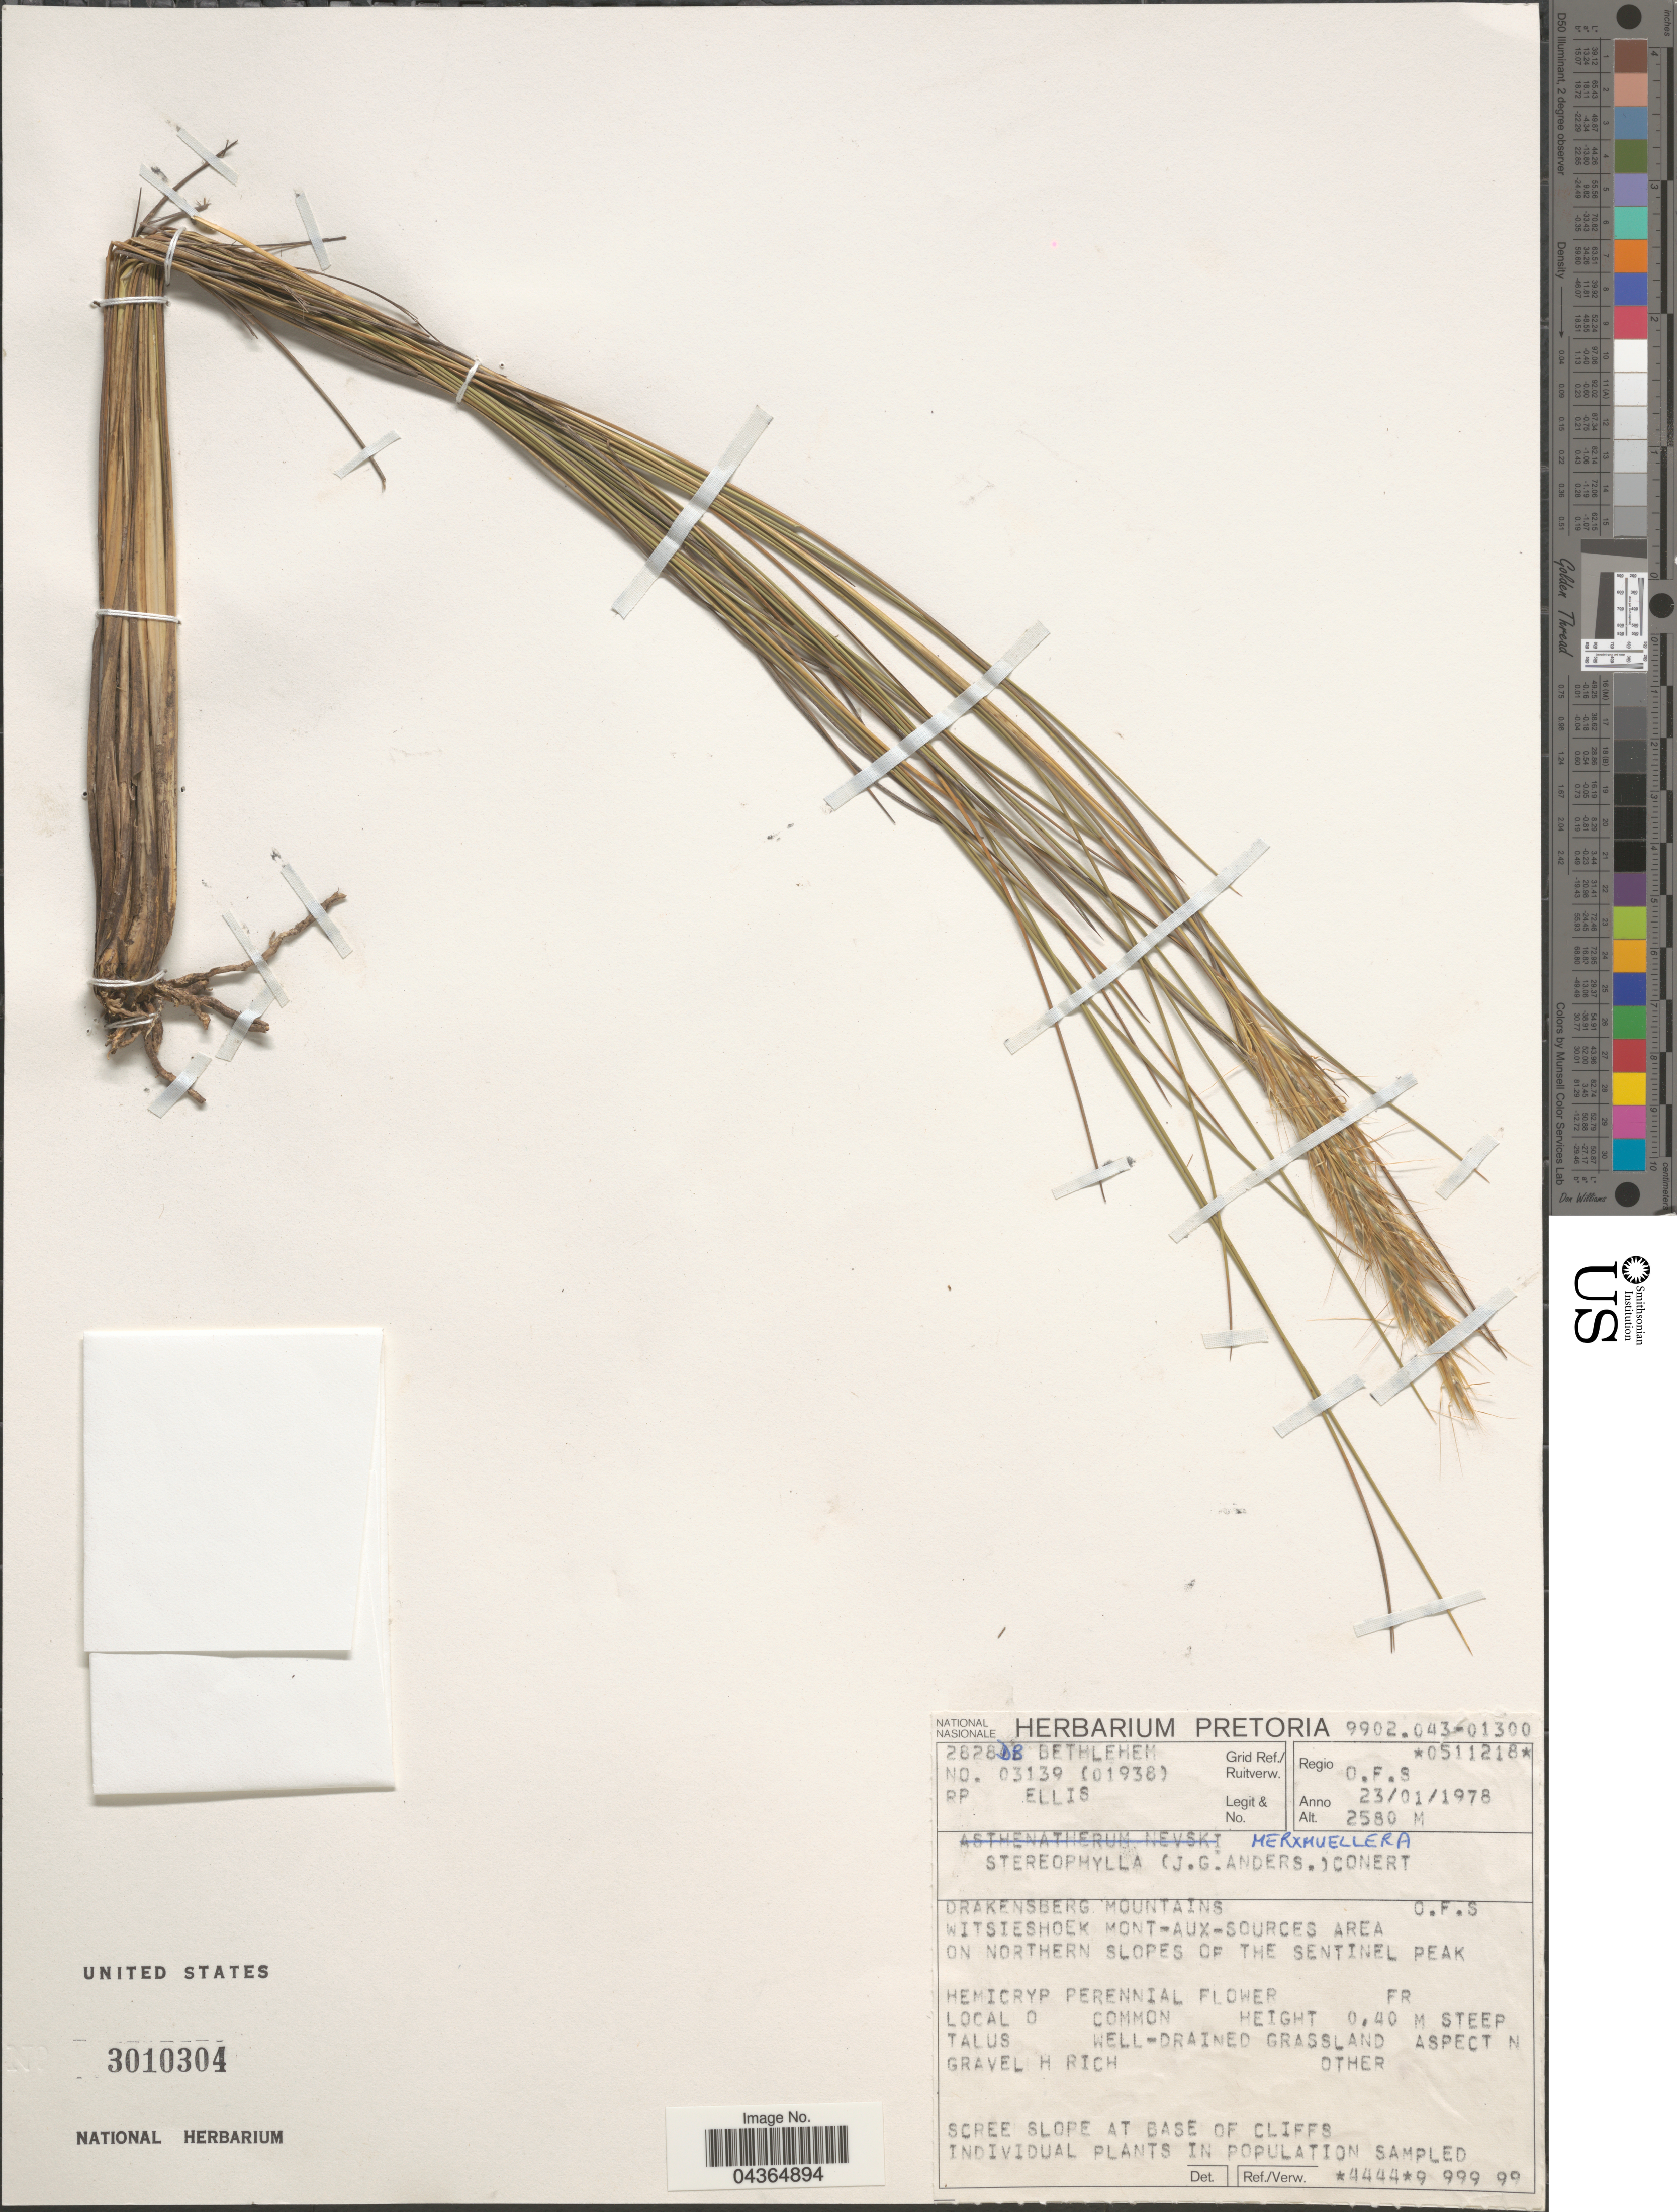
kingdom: Plantae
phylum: Tracheophyta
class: Liliopsida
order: Poales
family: Poaceae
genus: Merxmuellera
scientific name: Merxmuellera sp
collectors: R. Ellis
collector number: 03139 (01938)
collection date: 1978-01-23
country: South Africa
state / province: Free State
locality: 2828DB Bethlehem Grid Ref./Ruitverw. Regio O.F.S. Drakensberg Mountains. Witsieshoek Mont-Aux-Sources area on northern slopes of the Sentinel Peak.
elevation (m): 2580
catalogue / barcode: US 3010304